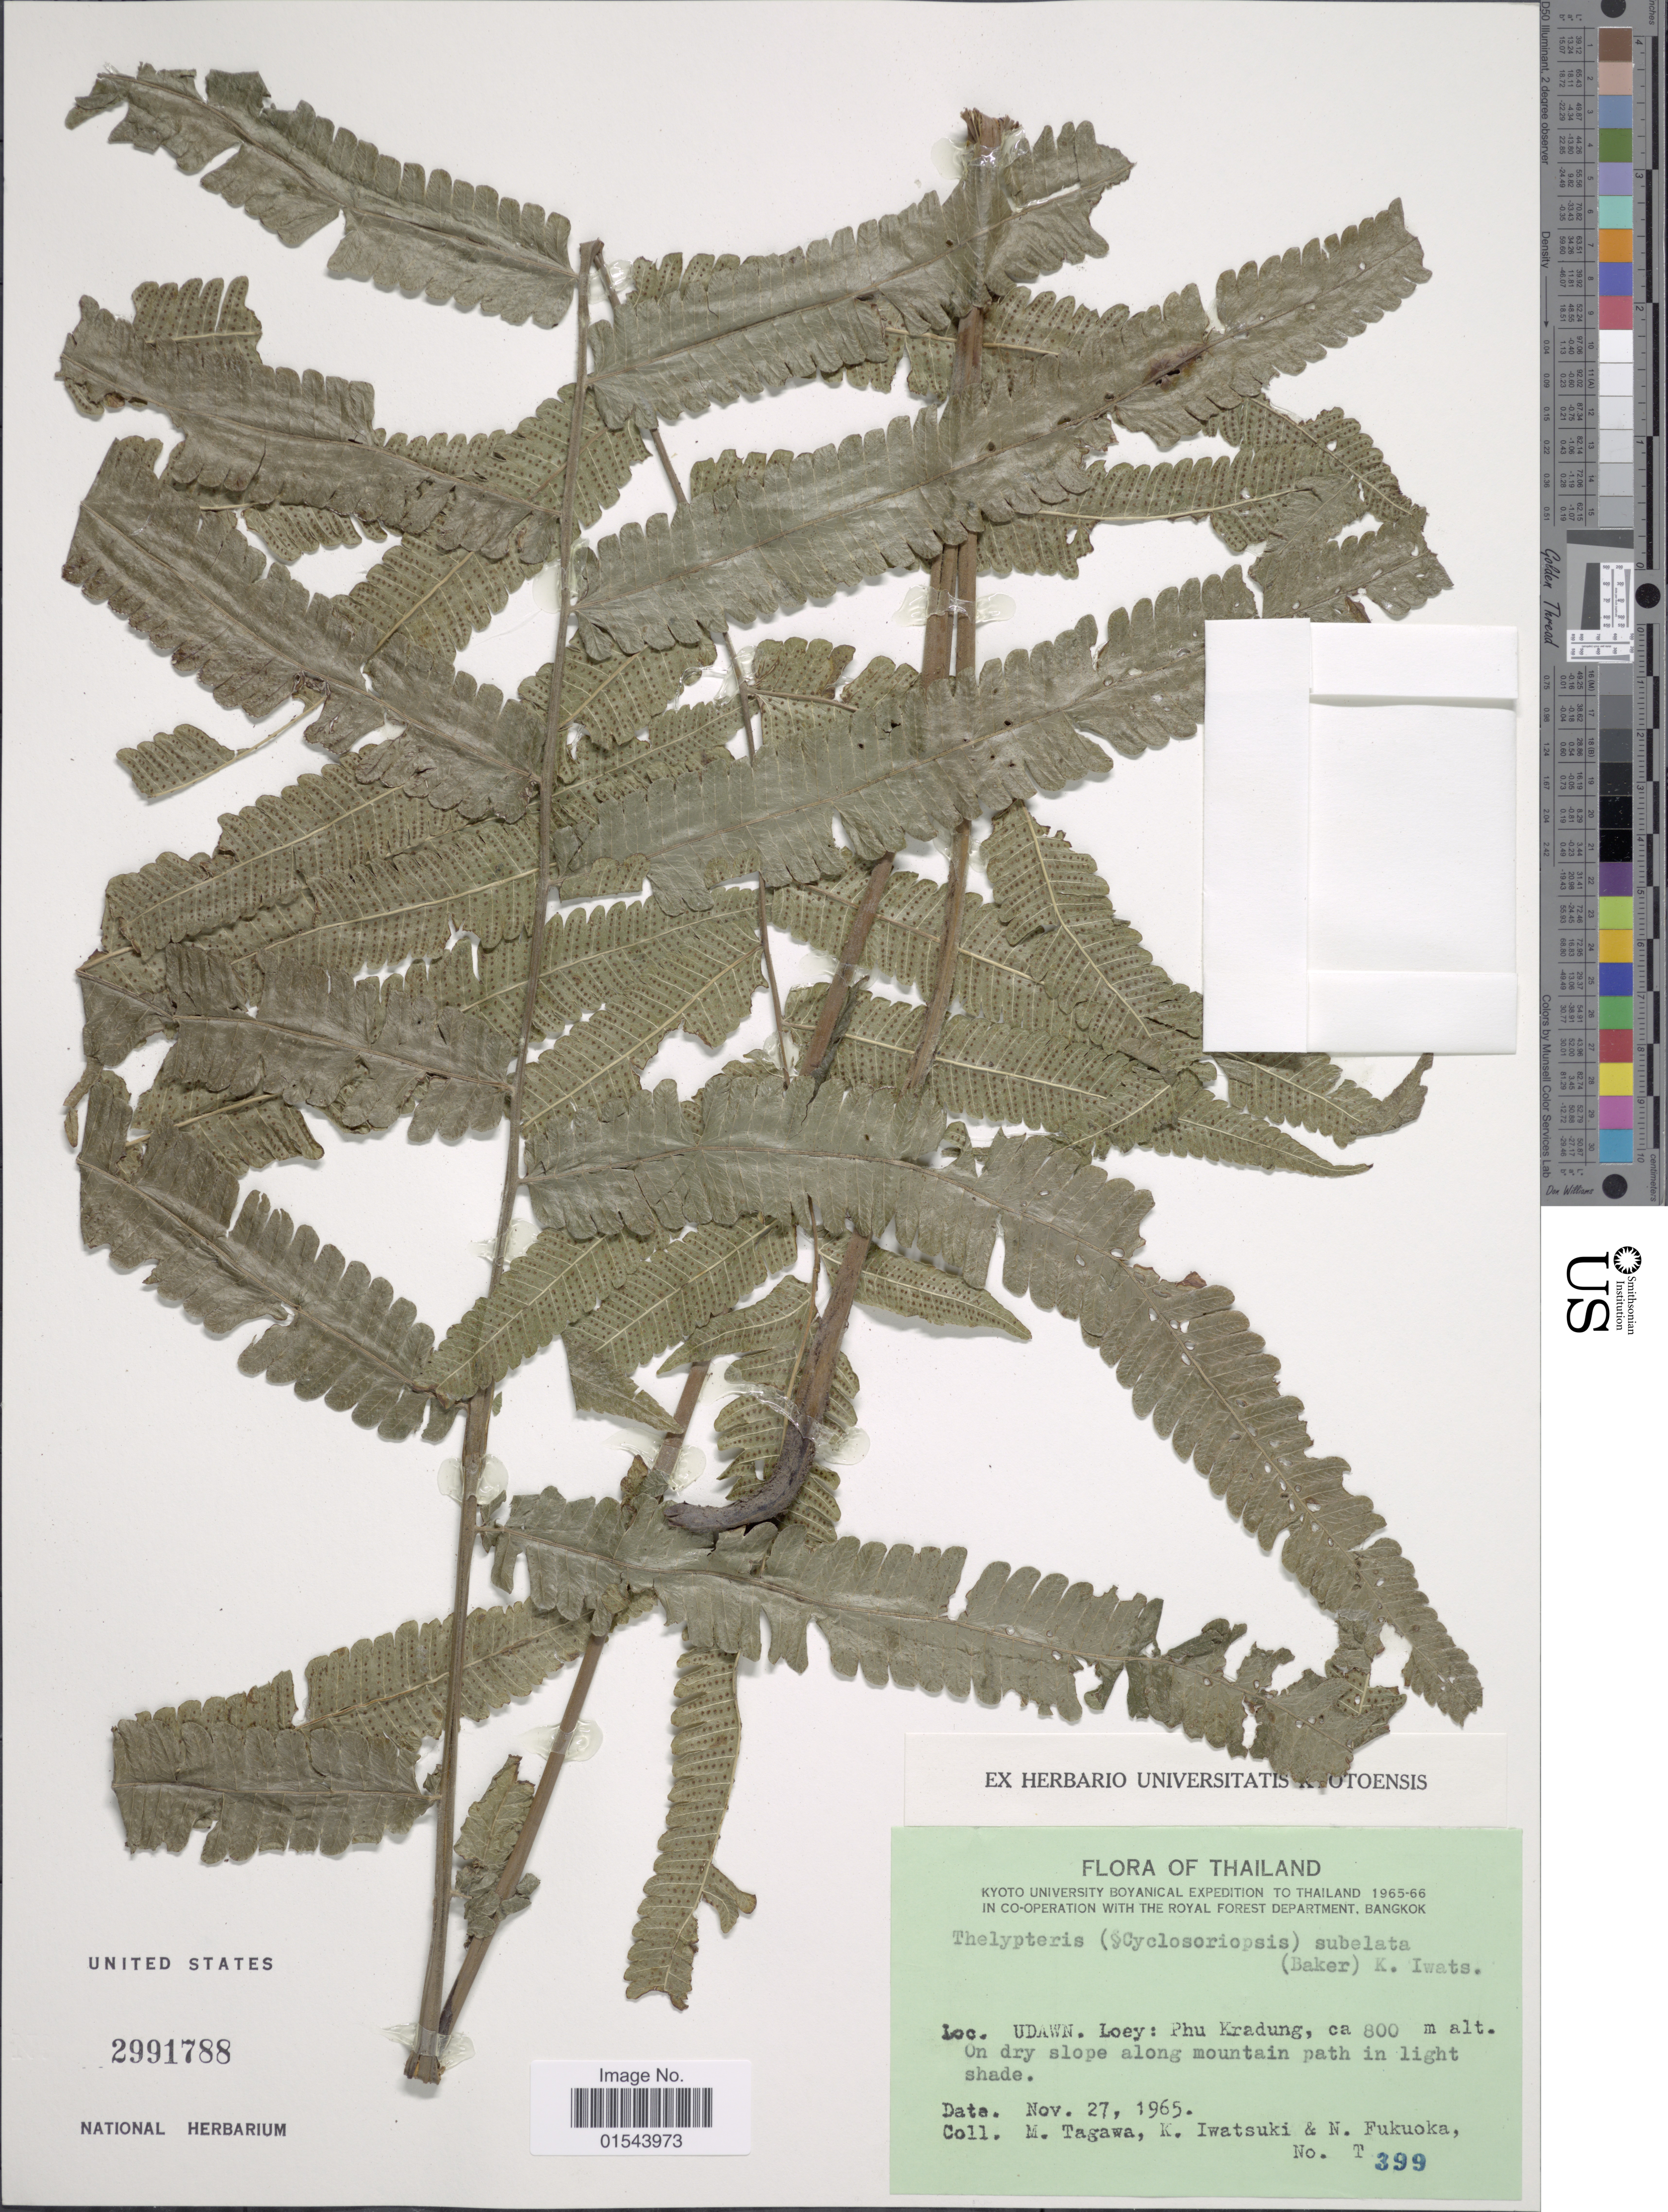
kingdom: Plantae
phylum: Tracheophyta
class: Polypodiopsida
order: Polypodiales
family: Thelypteridaceae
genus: Christella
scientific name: Christella subelata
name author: (Baker) Holttum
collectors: M. Tagawa, K. Iwatsuki & N. Fukuoka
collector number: T399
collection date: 1965-11-27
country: Thailand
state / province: Loei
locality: Udawn. Loey: Phu Kradung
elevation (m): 800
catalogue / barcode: US 2991788